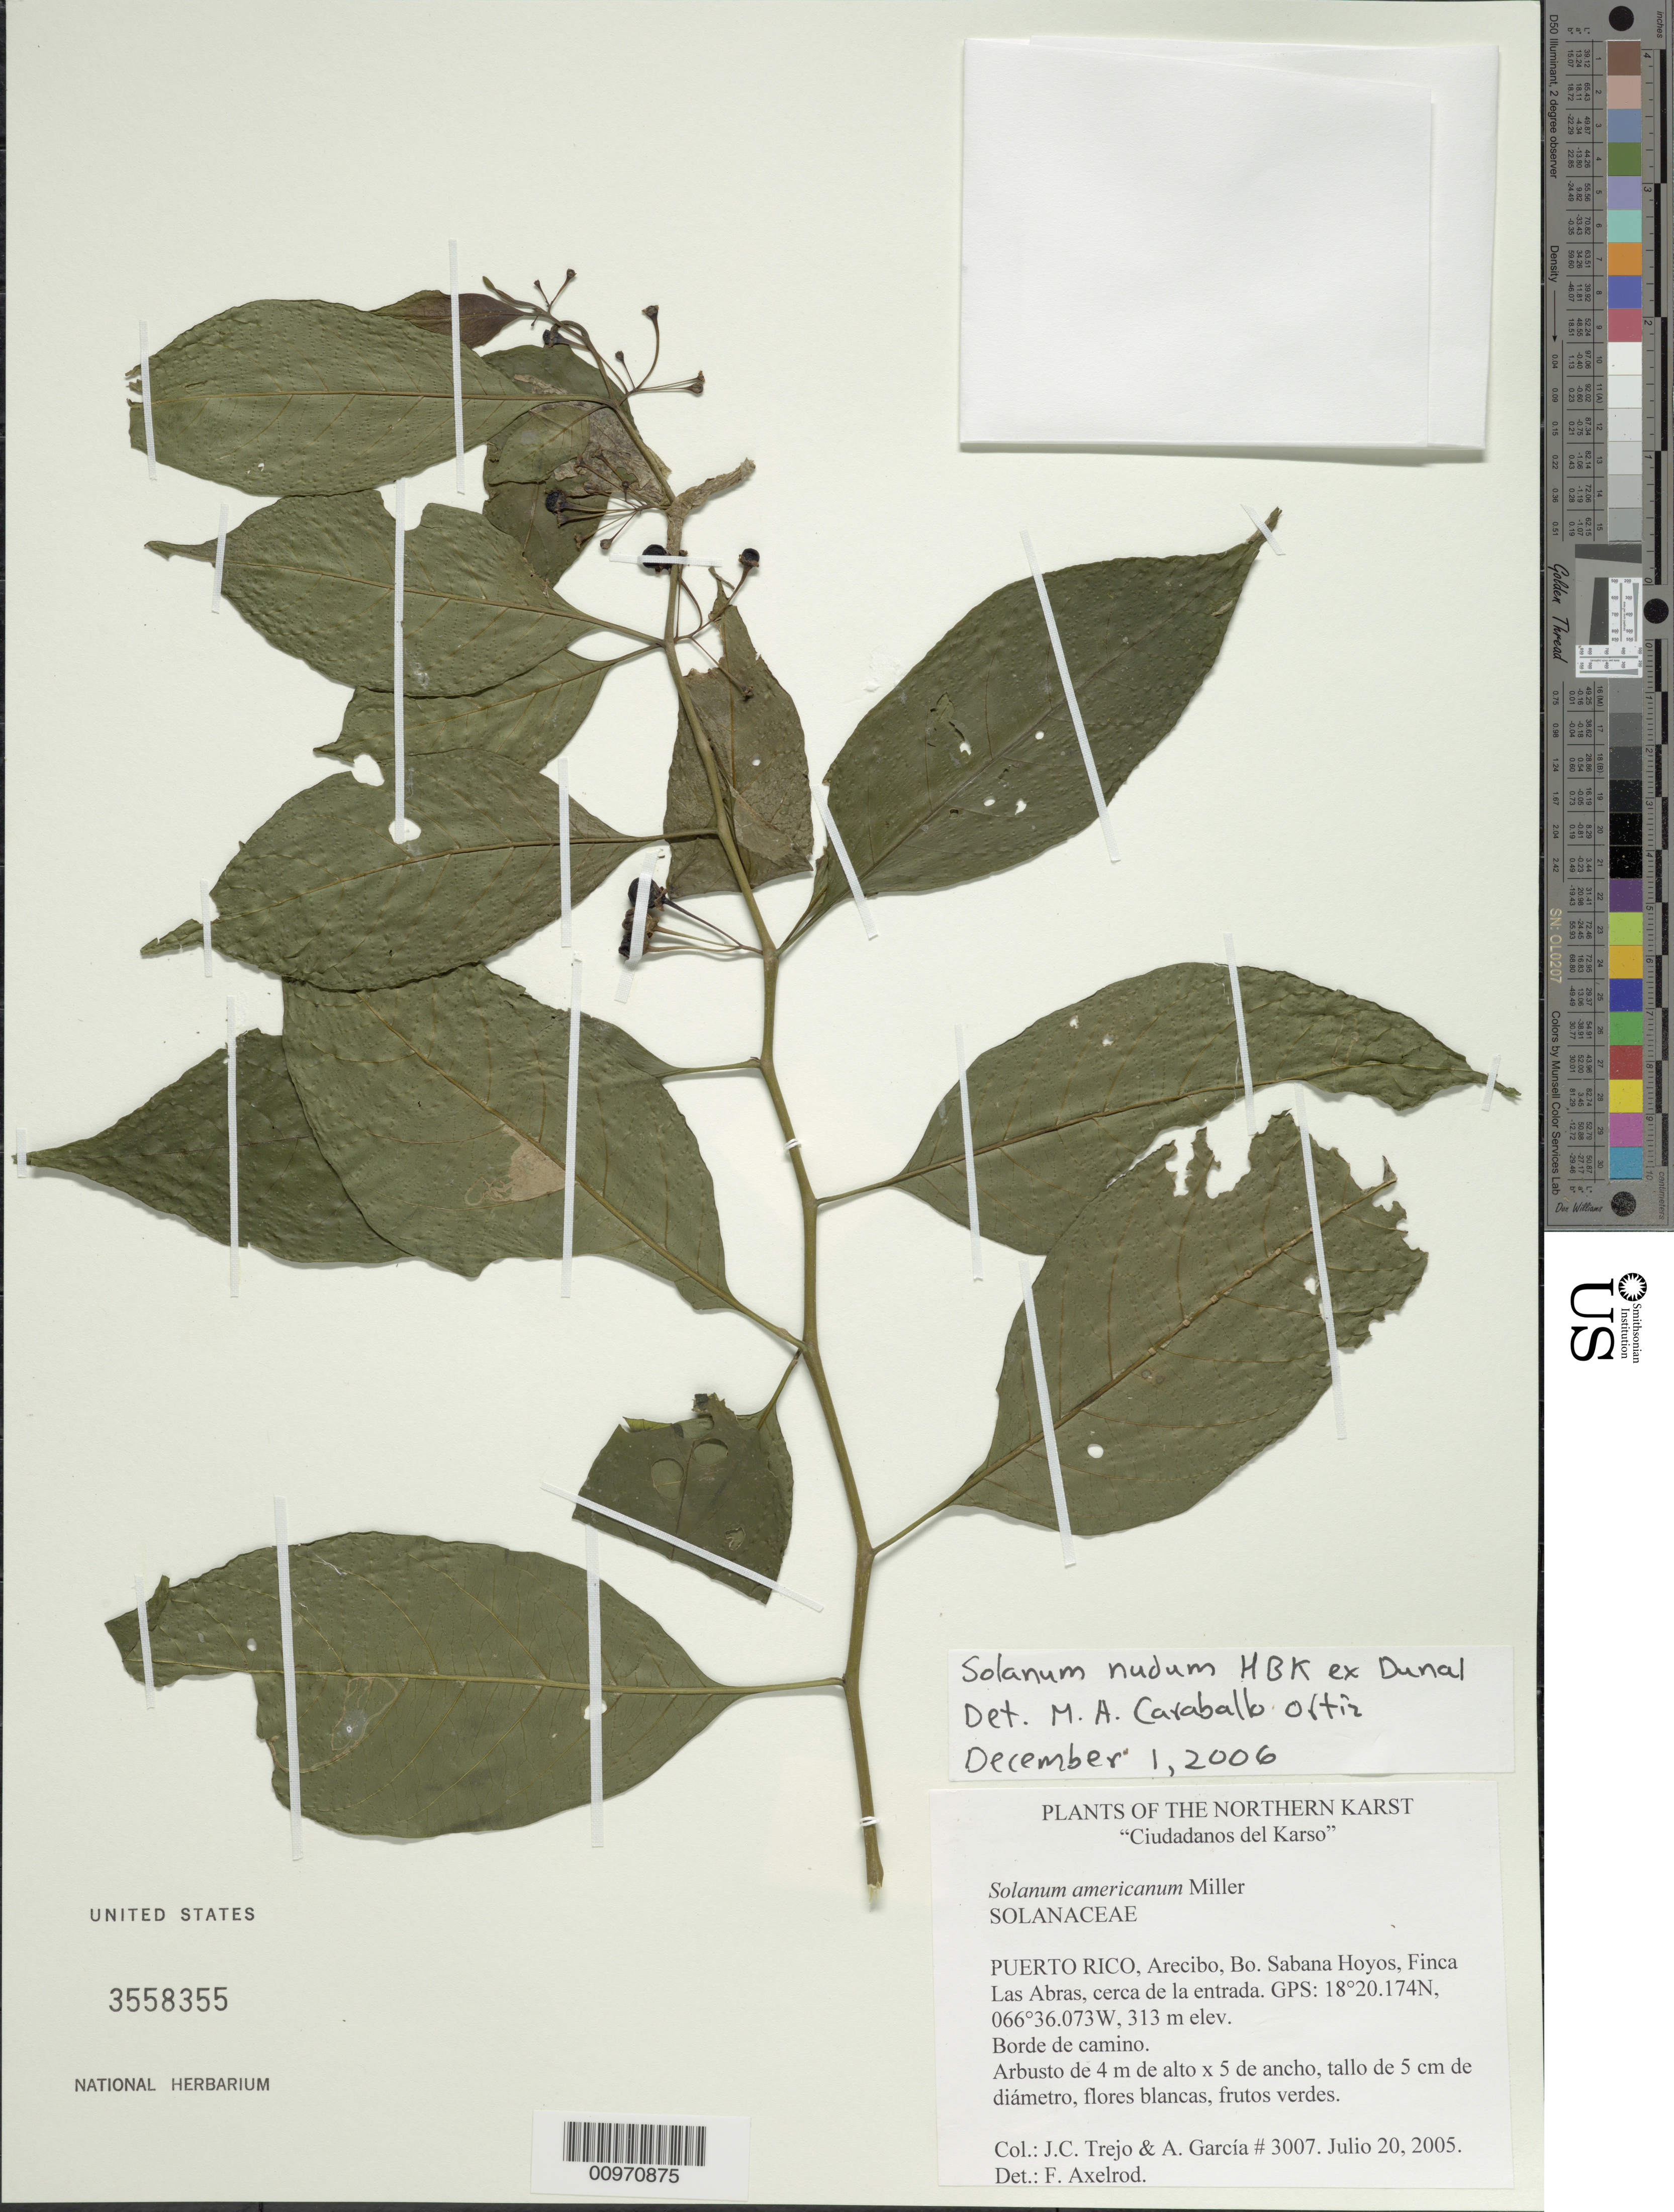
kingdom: Plantae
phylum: Tracheophyta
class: Magnoliopsida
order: Solanales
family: Solanaceae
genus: Solanum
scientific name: Solanum americanum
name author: Mill.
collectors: J. C. Trejo-Torres & A. García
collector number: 3007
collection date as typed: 20 Jul 2005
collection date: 2005-07-20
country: Puerto Rico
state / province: Arecibo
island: Puerto Rico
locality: Arecibo, Bo. Sabana Hoyos, finca Las Abras, cerca de la entrada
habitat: Borde de camino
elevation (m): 313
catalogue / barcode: US 3558355